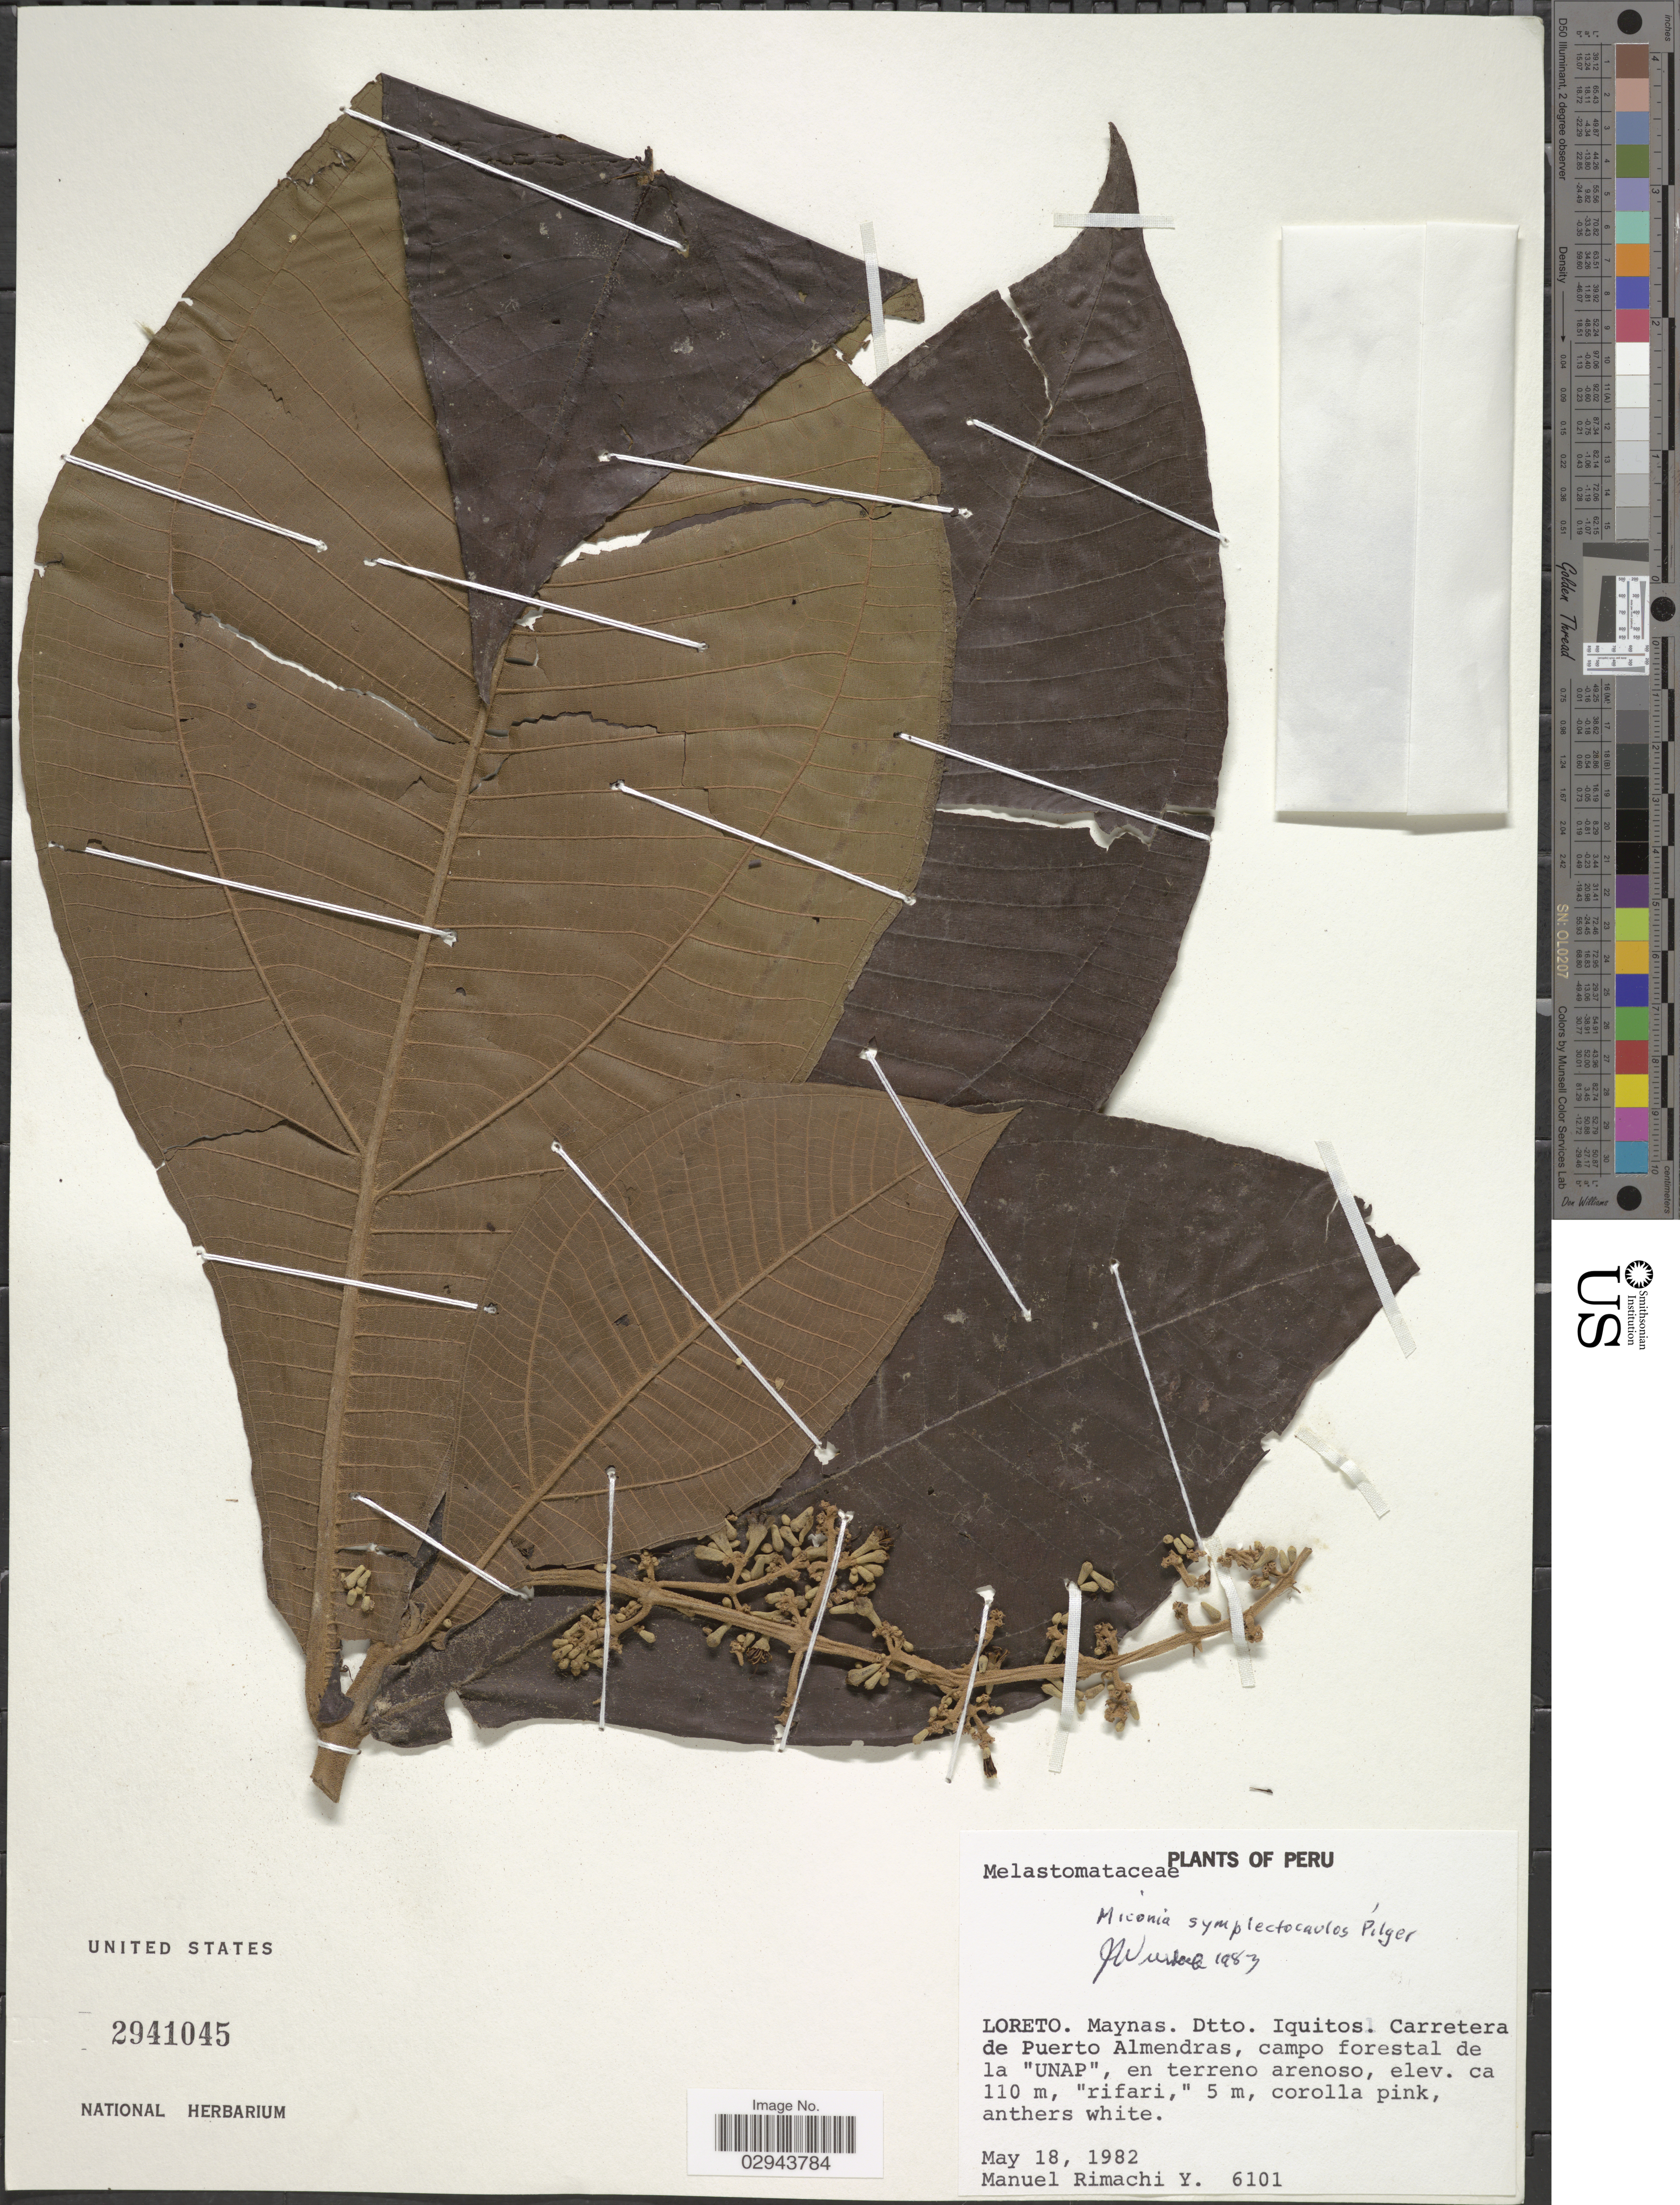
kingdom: Plantae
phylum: Tracheophyta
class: Magnoliopsida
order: Myrtales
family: Melastomataceae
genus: Miconia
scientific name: Miconia symplectocaulos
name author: Pilg.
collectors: M. Rimachi Y.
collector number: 6101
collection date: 1982-05-18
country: Peru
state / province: Loreto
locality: Maynas. Dtto. Iquitos. Carretera de Puerto Almendras, campo forestal de la "UNAP".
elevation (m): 110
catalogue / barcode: US 2941045